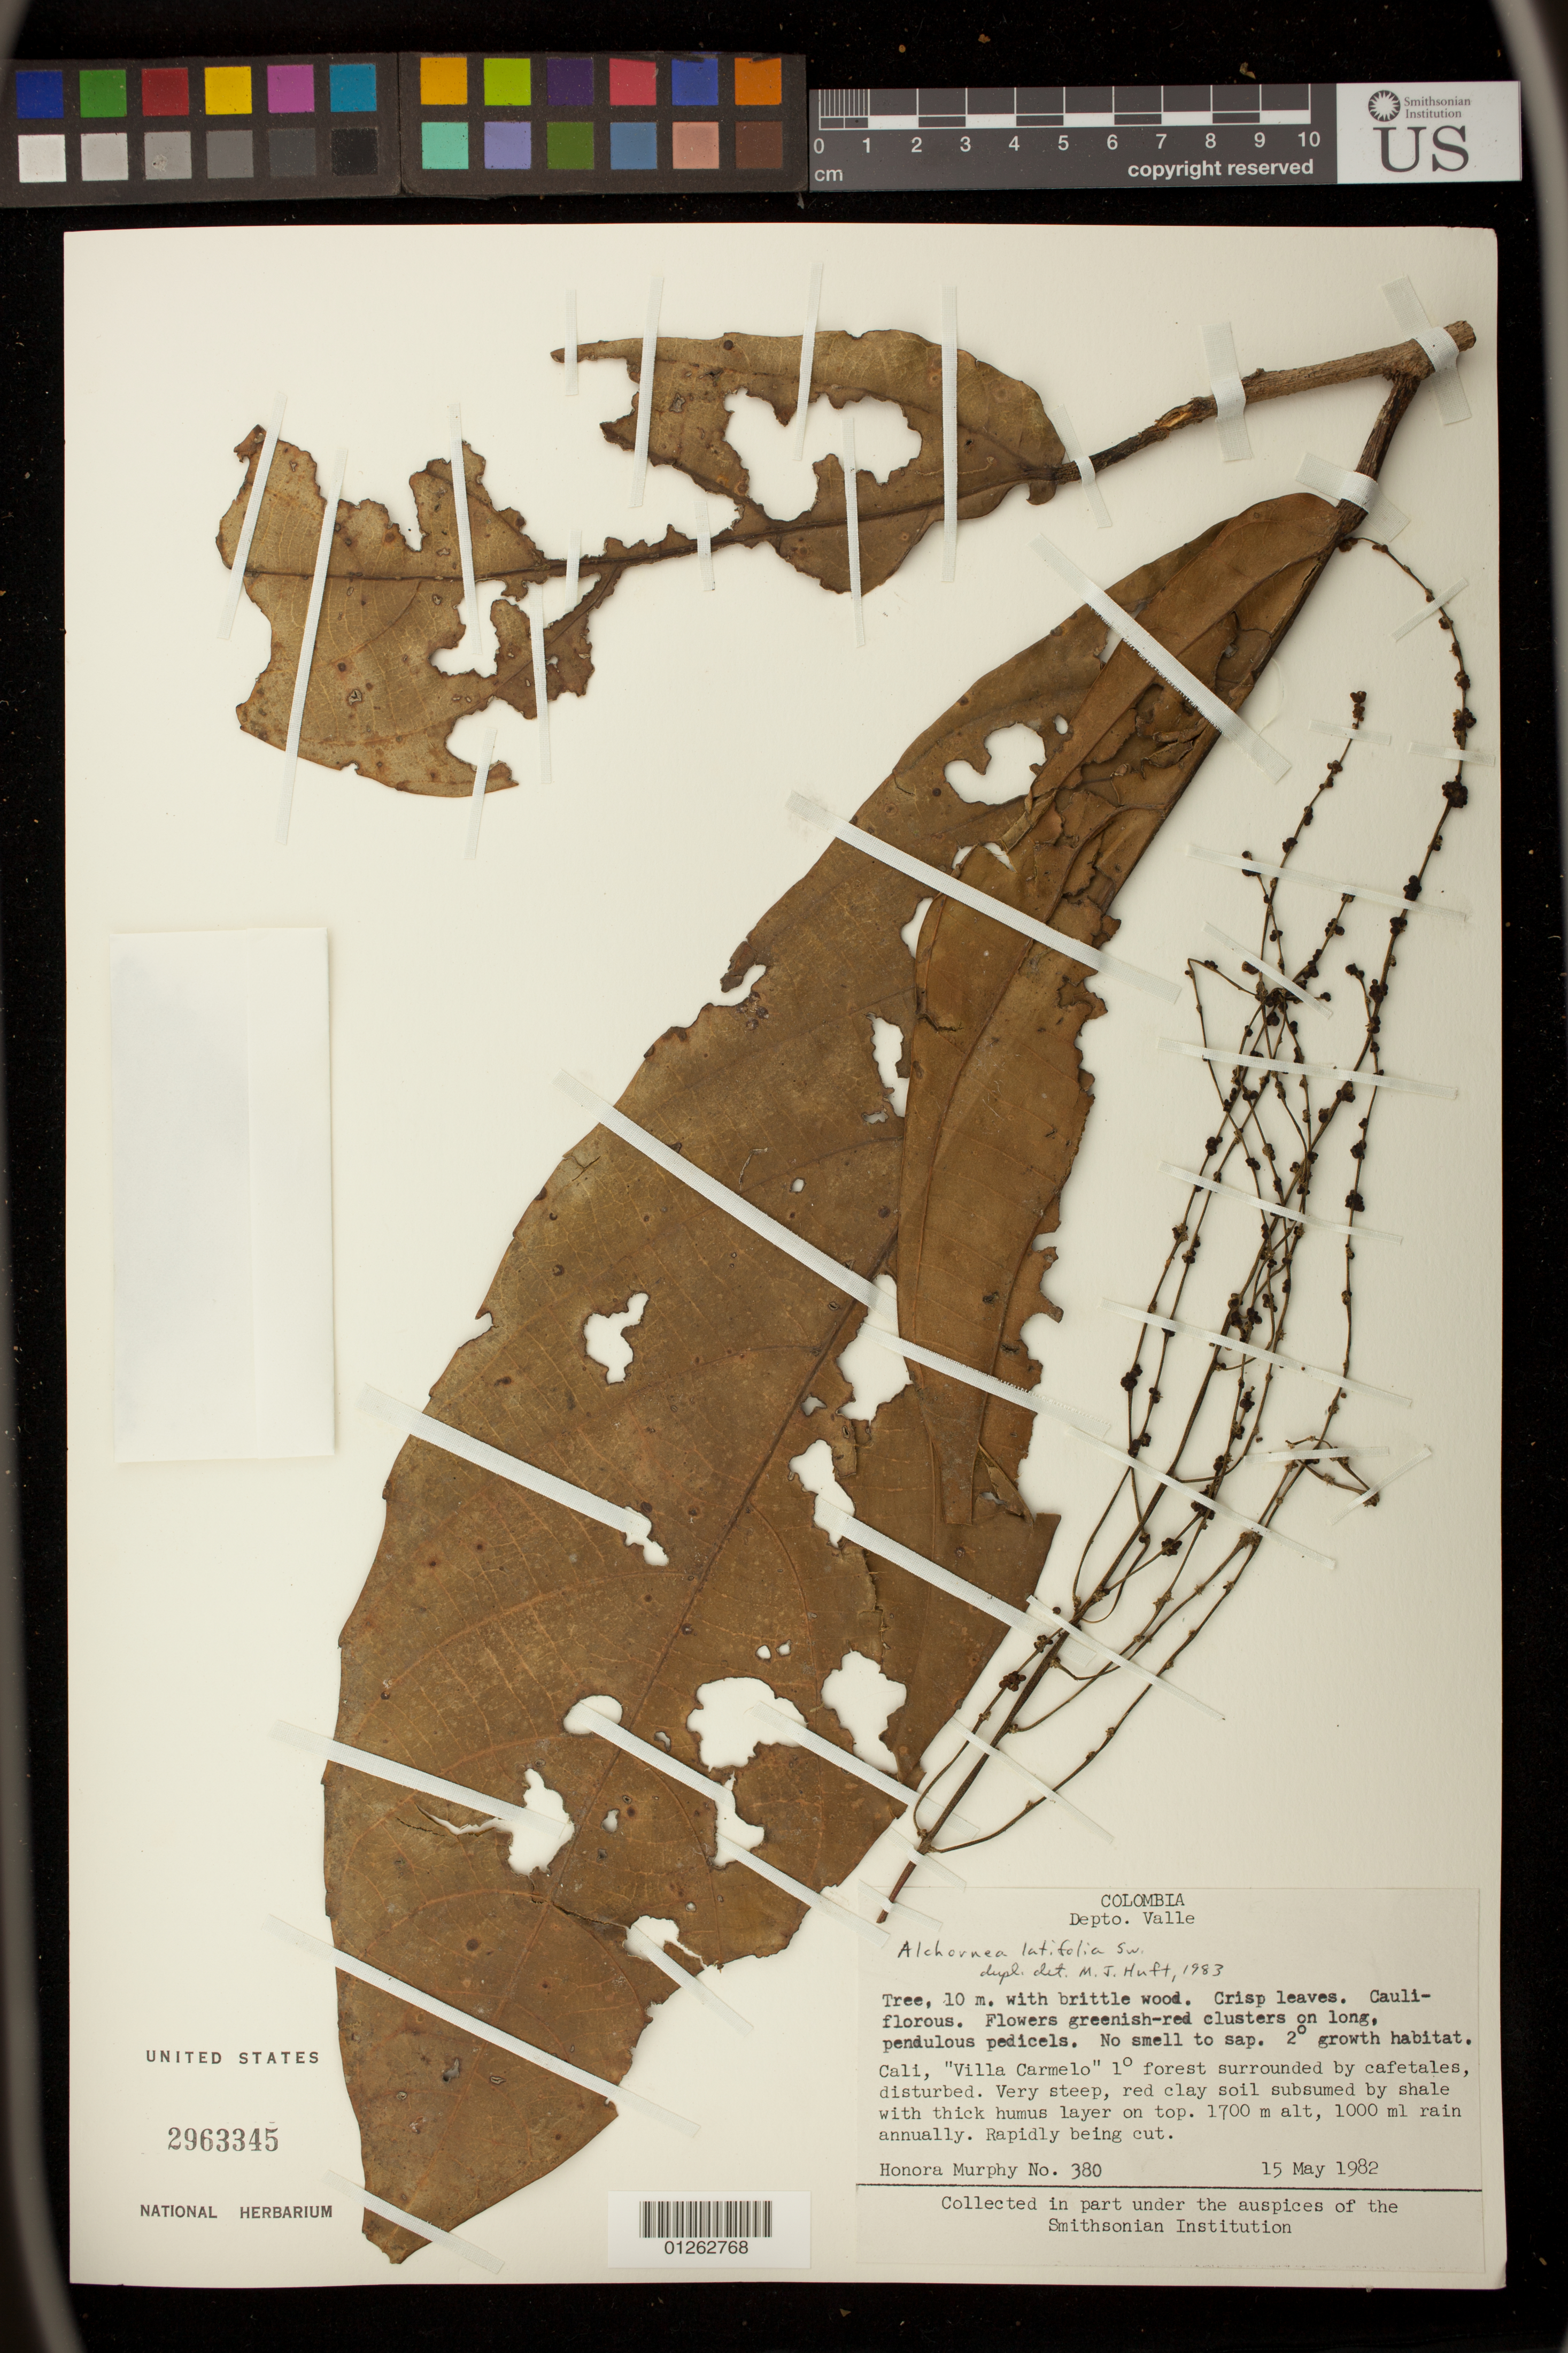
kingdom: Plantae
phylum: Tracheophyta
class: Magnoliopsida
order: Malpighiales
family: Euphorbiaceae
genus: Alchornea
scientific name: Alchornea latifolia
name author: Sw.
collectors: H. Murphy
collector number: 380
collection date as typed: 15 May 1982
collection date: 1982-05-15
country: Colombia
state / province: Valle del Cauca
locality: Cali, "Villa Carmelo"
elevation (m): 1700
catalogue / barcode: US 2963345